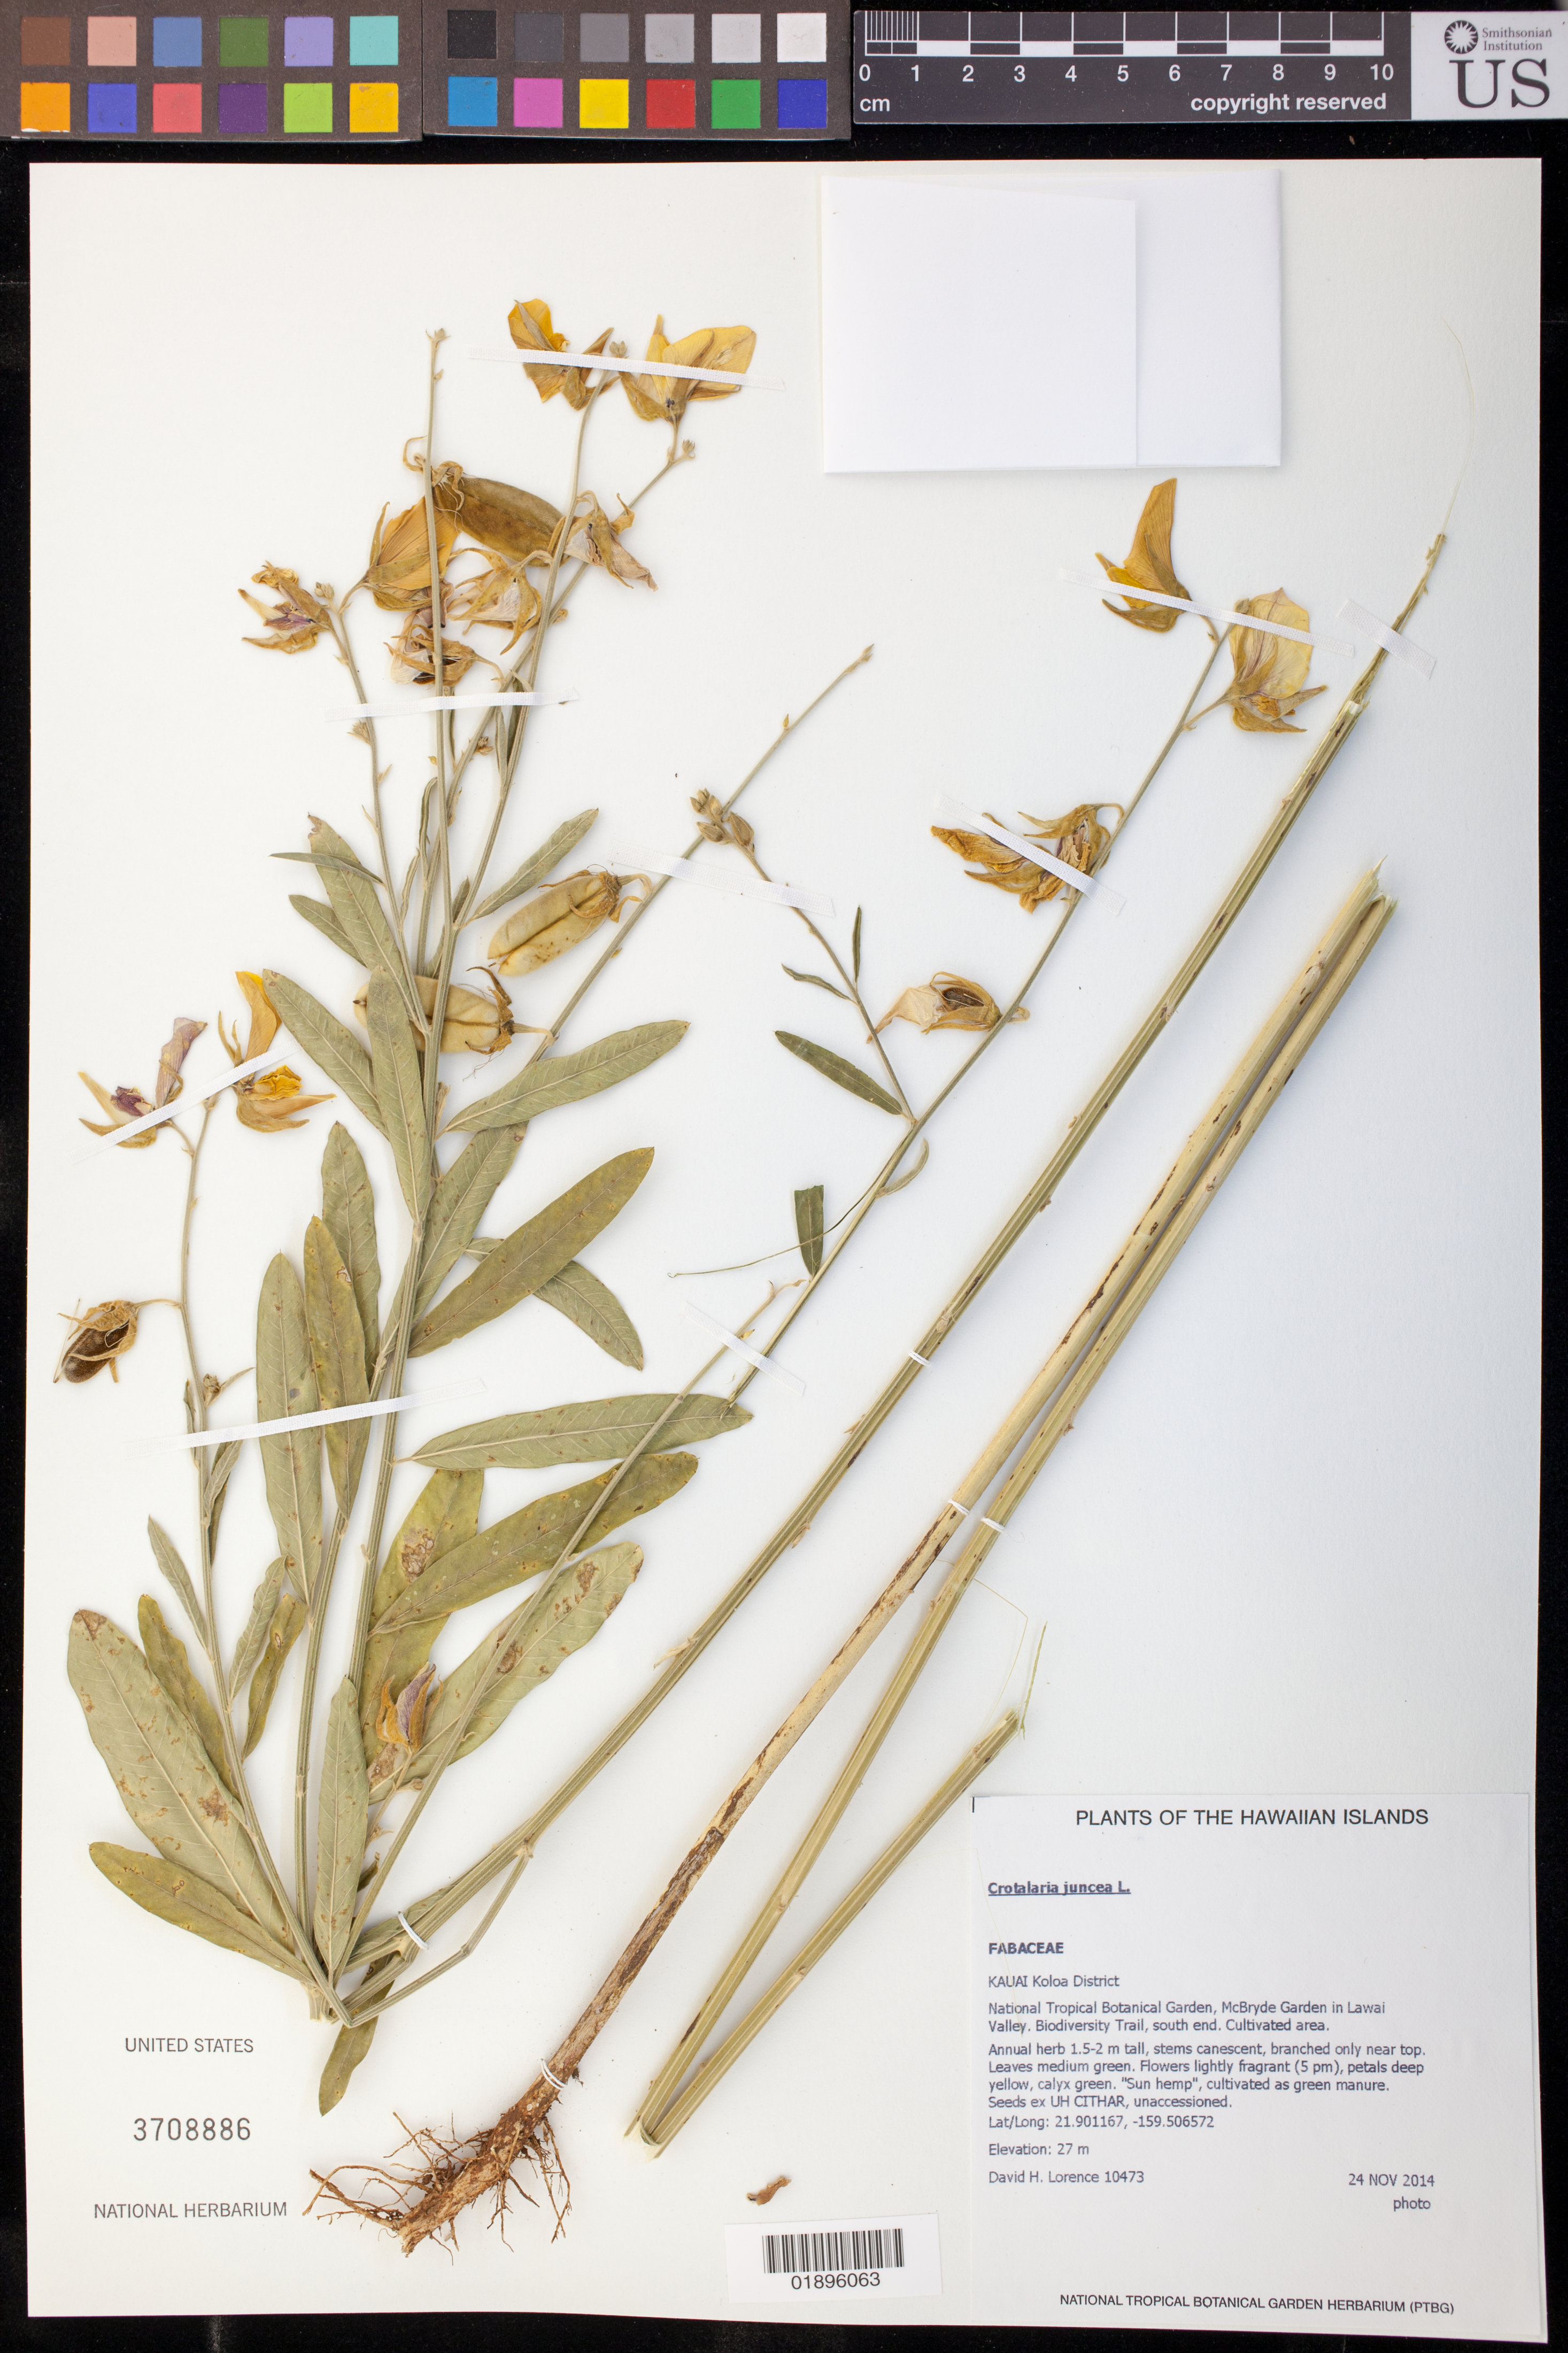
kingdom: Plantae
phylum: Tracheophyta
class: Magnoliopsida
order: Fabales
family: Fabaceae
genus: Crotalaria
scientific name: Crotalaria juncea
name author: L.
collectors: D. Lorence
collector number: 10473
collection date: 2014-11-24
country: United States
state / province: Hawaii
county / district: Kauai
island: Kaua'i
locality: Koloa District, National Tropical Botanical Garden, McBryde Garden in Lawai Valley, biodiversity Trail, south end.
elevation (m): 27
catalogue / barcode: US 3708886